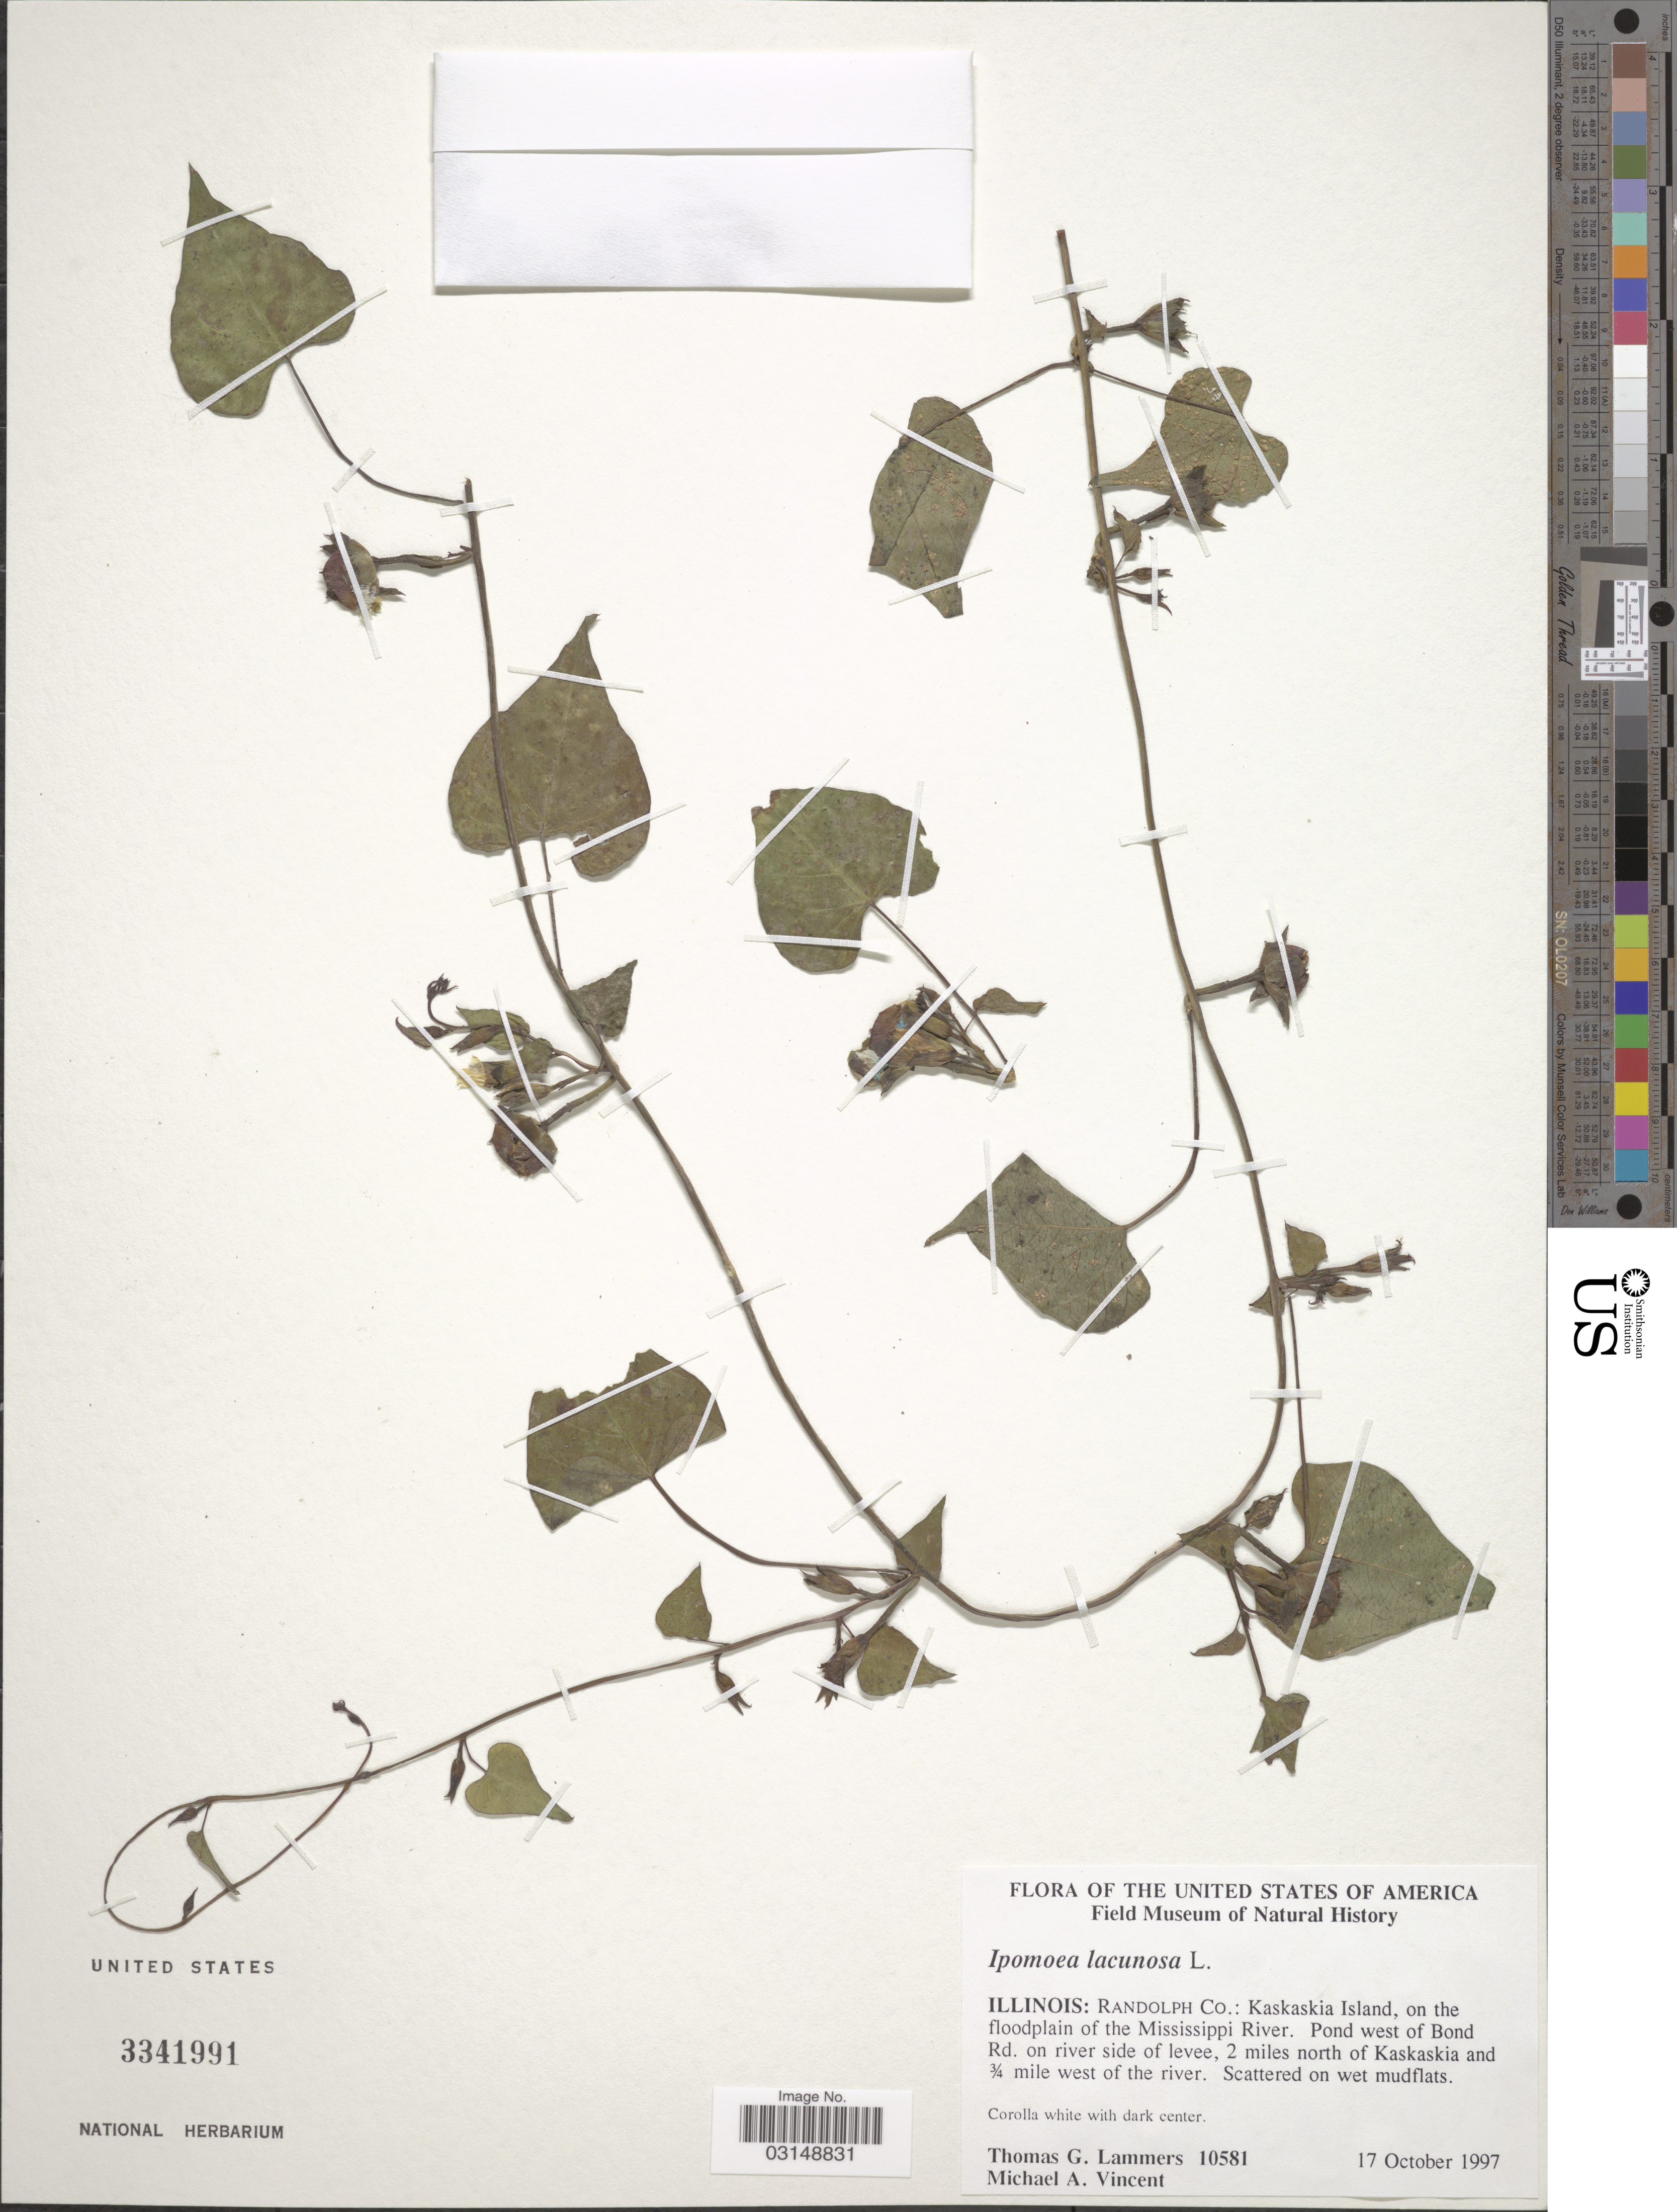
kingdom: Plantae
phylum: Tracheophyta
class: Magnoliopsida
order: Solanales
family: Convolvulaceae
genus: Ipomoea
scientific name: Ipomoea lacunosa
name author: L.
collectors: T. G. Lammers & M. A. Vincent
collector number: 10581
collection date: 1997-10-17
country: United States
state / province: Illinois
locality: Randolph Co.: Kaskaskia Island, on the floodplain of the Mississippi River. Pond west of Bond Rd. on river side of levee, 2 miles north of Kaskaskia and ¾ mile west of the river.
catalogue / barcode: US 3341991